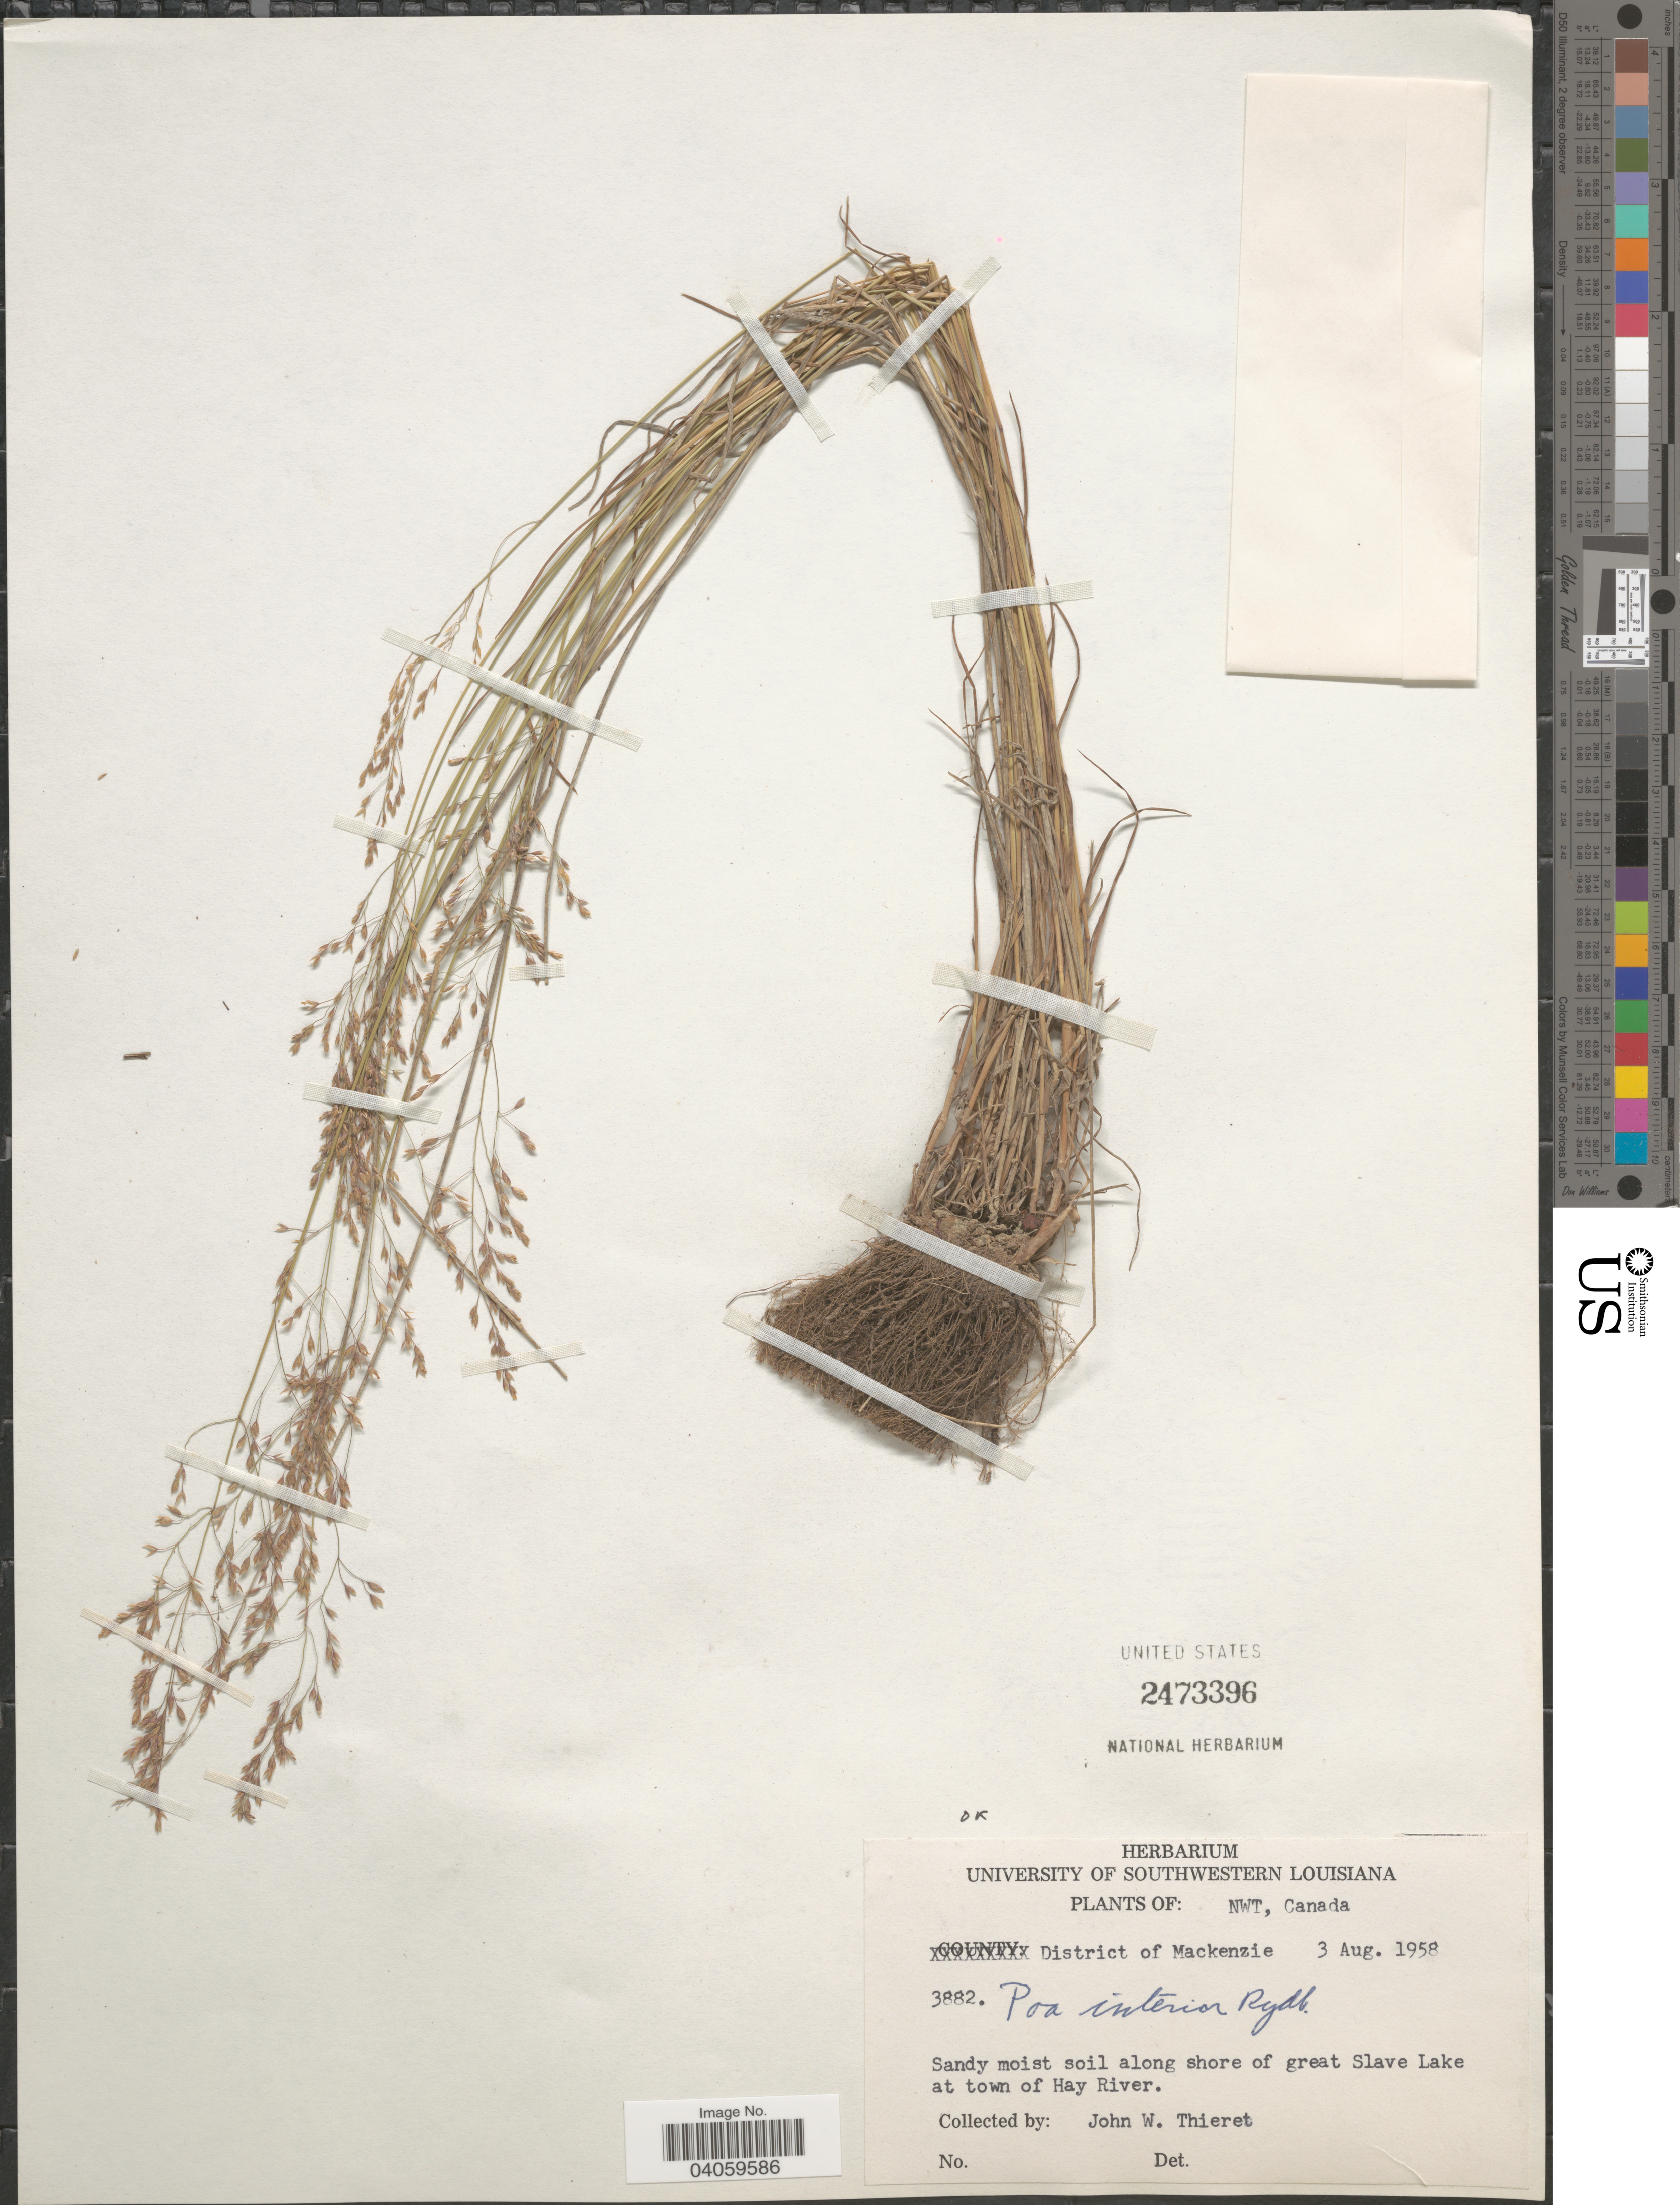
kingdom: Plantae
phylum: Tracheophyta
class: Liliopsida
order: Poales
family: Poaceae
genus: Poa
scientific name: Poa interior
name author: Rydb.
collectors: J. W. Thieret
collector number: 3882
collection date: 1958-08-03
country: Canada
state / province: Northwest Territories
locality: District of Mackenzie. Sandy moist soil along shore of great Slave Lake at town of Hay River.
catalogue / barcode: US 2473396